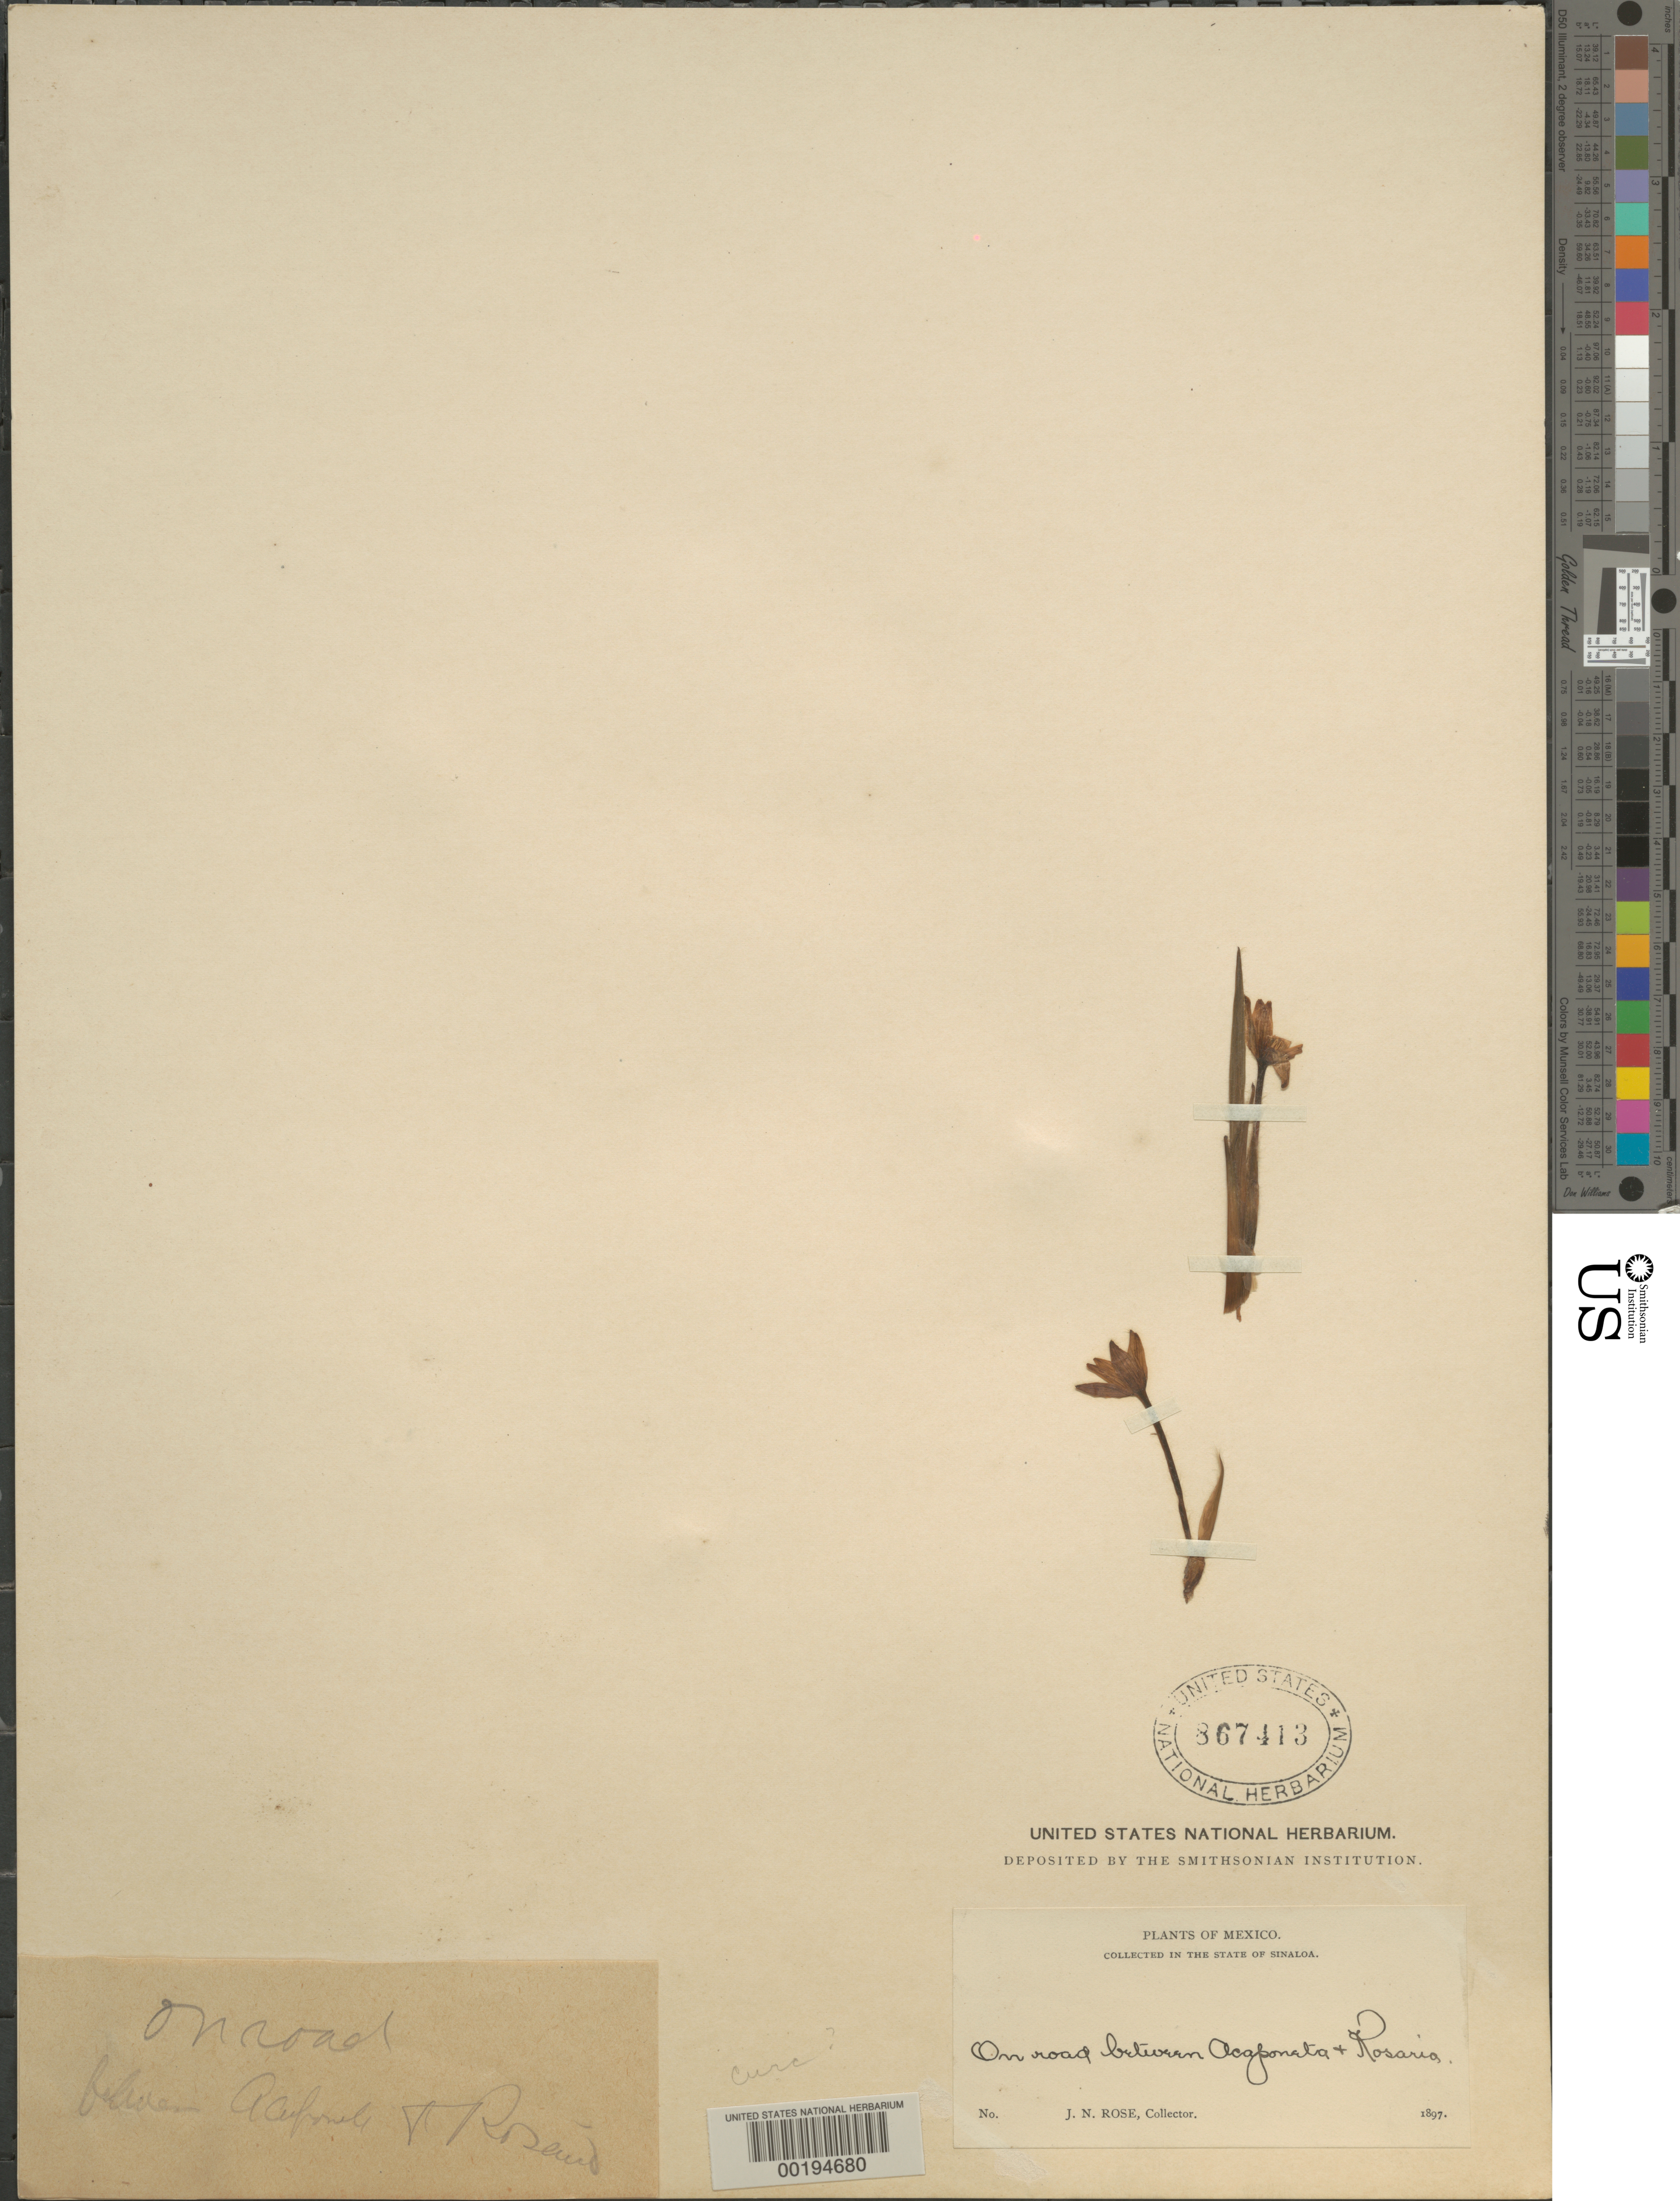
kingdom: Plantae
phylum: Tracheophyta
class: Liliopsida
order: Asparagales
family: Hypoxidaceae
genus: Curculigo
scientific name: Curculigo scorzonerifolia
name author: (Lam.) Baker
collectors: J. N. Rose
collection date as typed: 1897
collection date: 1897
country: Mexico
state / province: Sinaloa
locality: On road between acaponata and Rosario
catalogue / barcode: US 867413